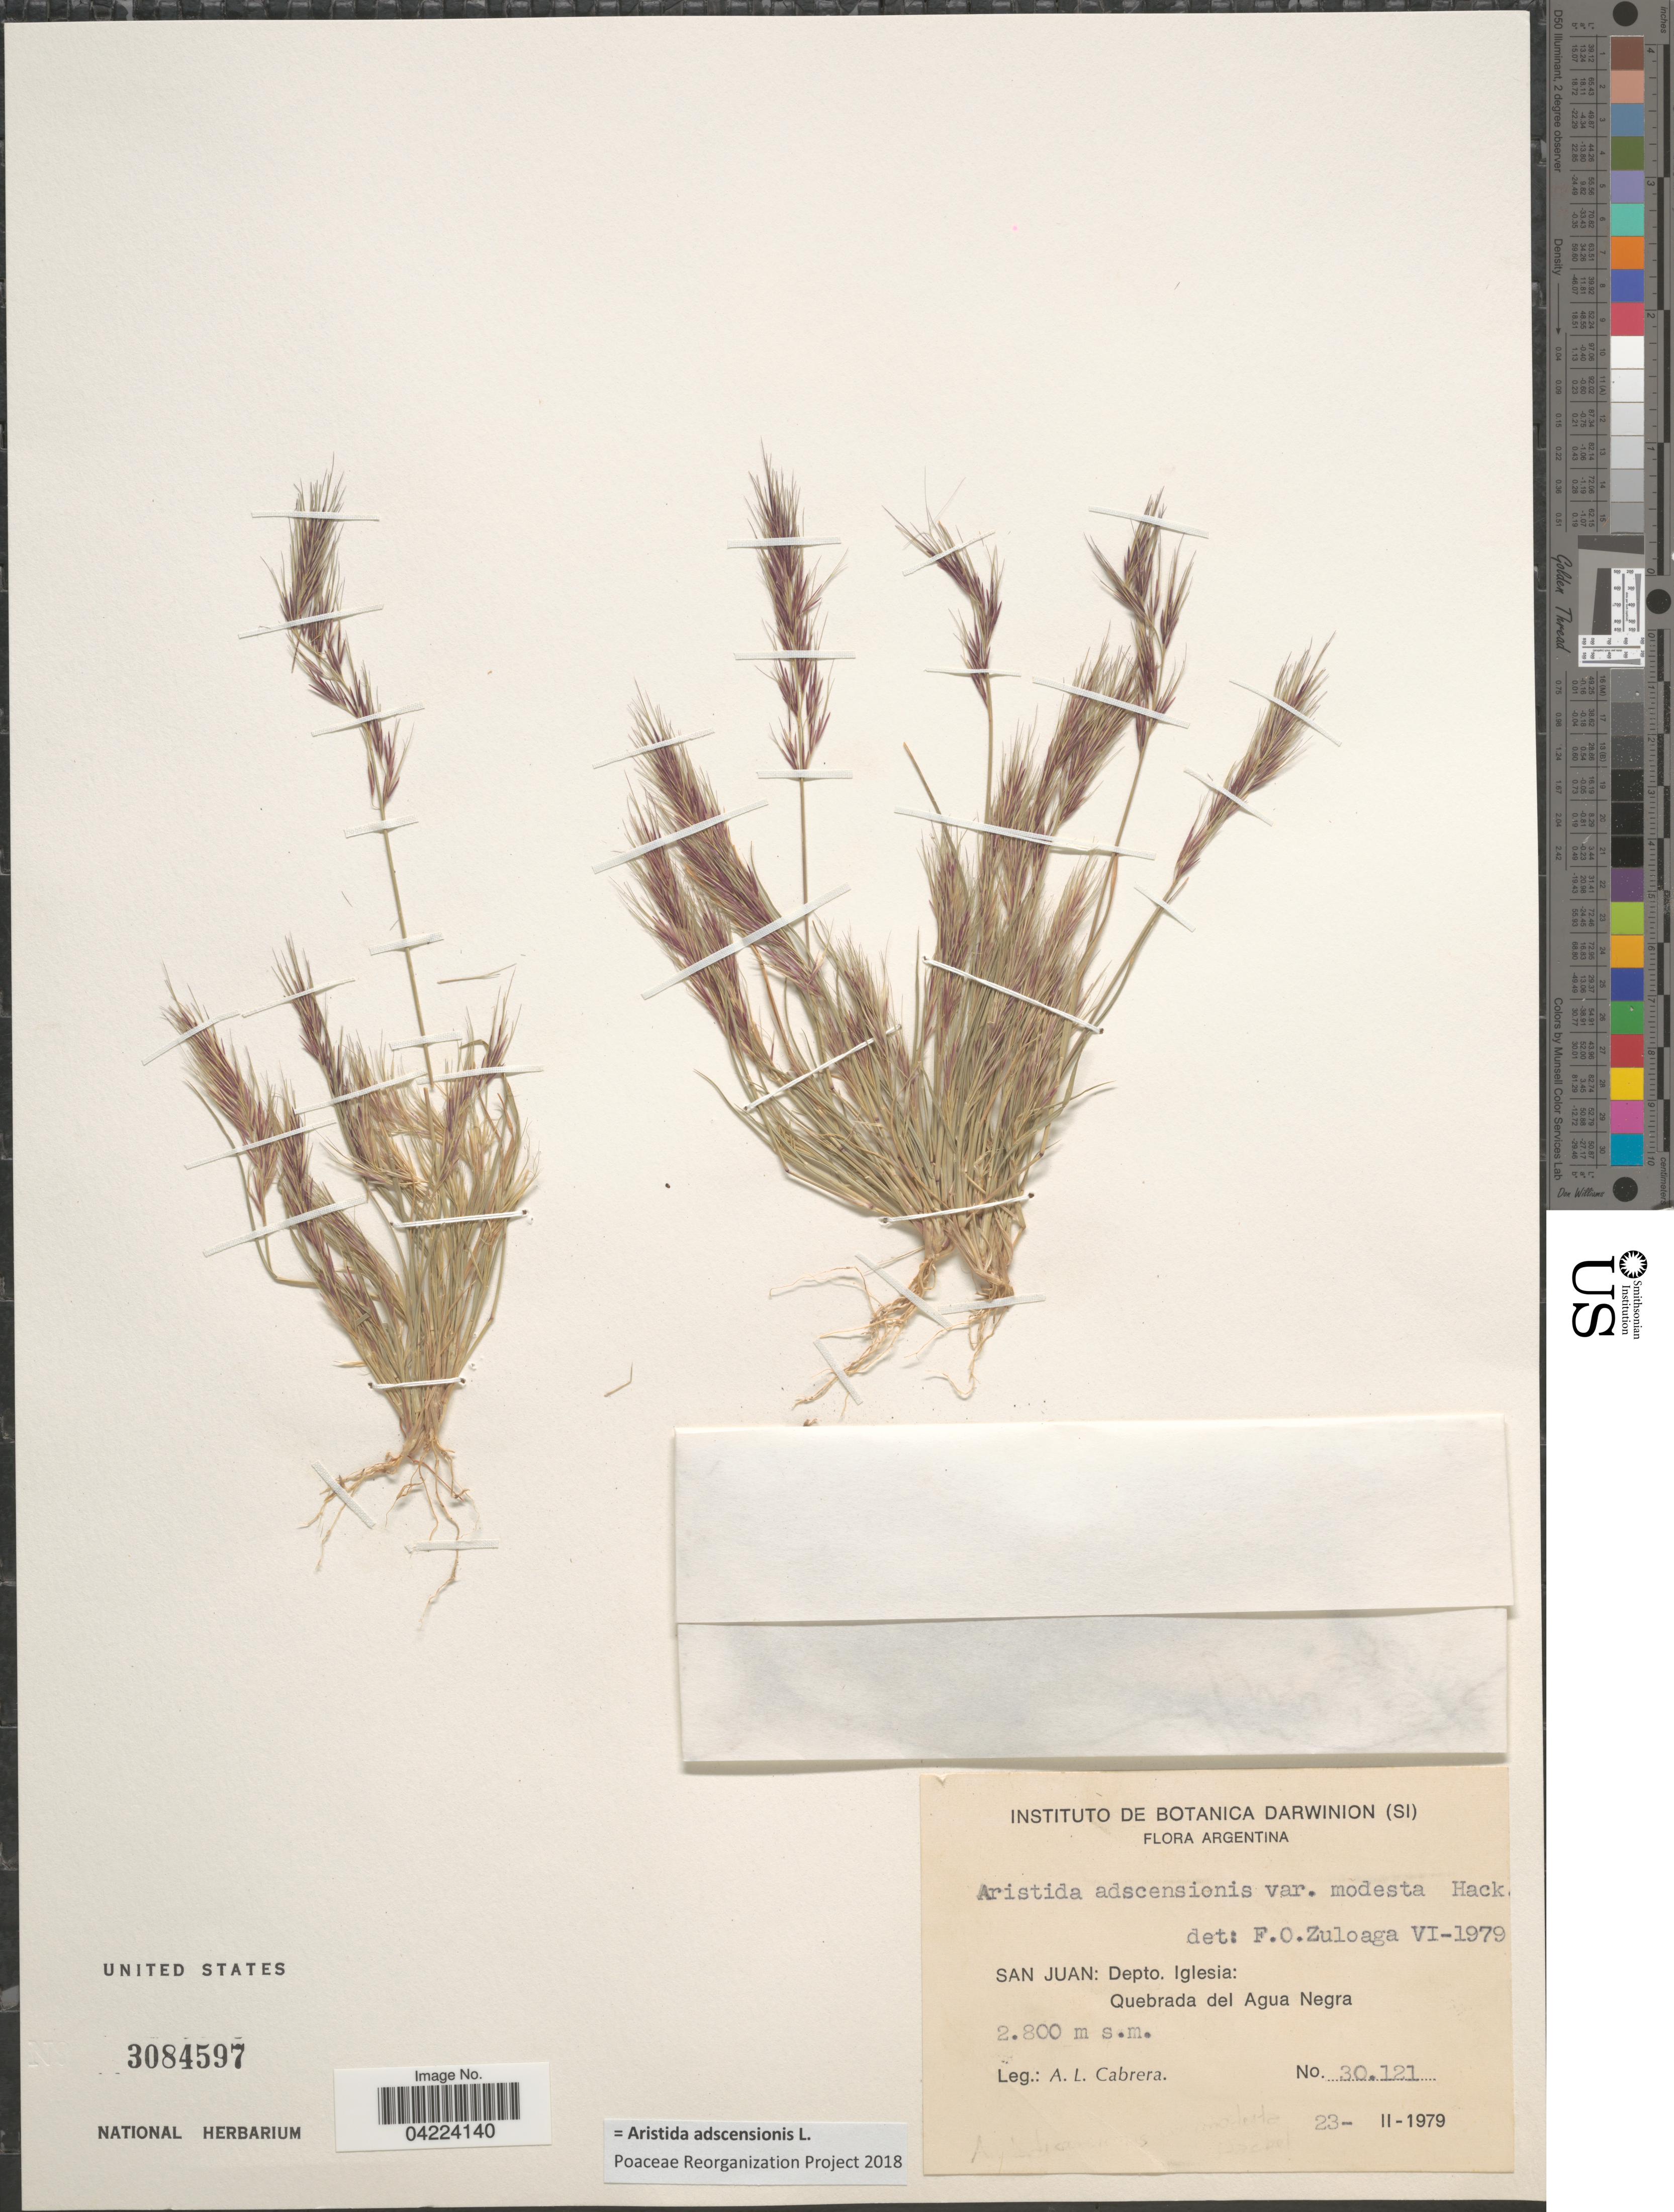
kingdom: Plantae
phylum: Tracheophyta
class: Liliopsida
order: Poales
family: Poaceae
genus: Aristida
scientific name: Aristida adscensionis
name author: L.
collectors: A. L. Cabrera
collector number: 30121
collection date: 1979-02-23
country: Argentina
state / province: San Juan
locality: Depto. Iglesia: Quebrada del Agua Negra.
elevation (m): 2800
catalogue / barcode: US 3084597